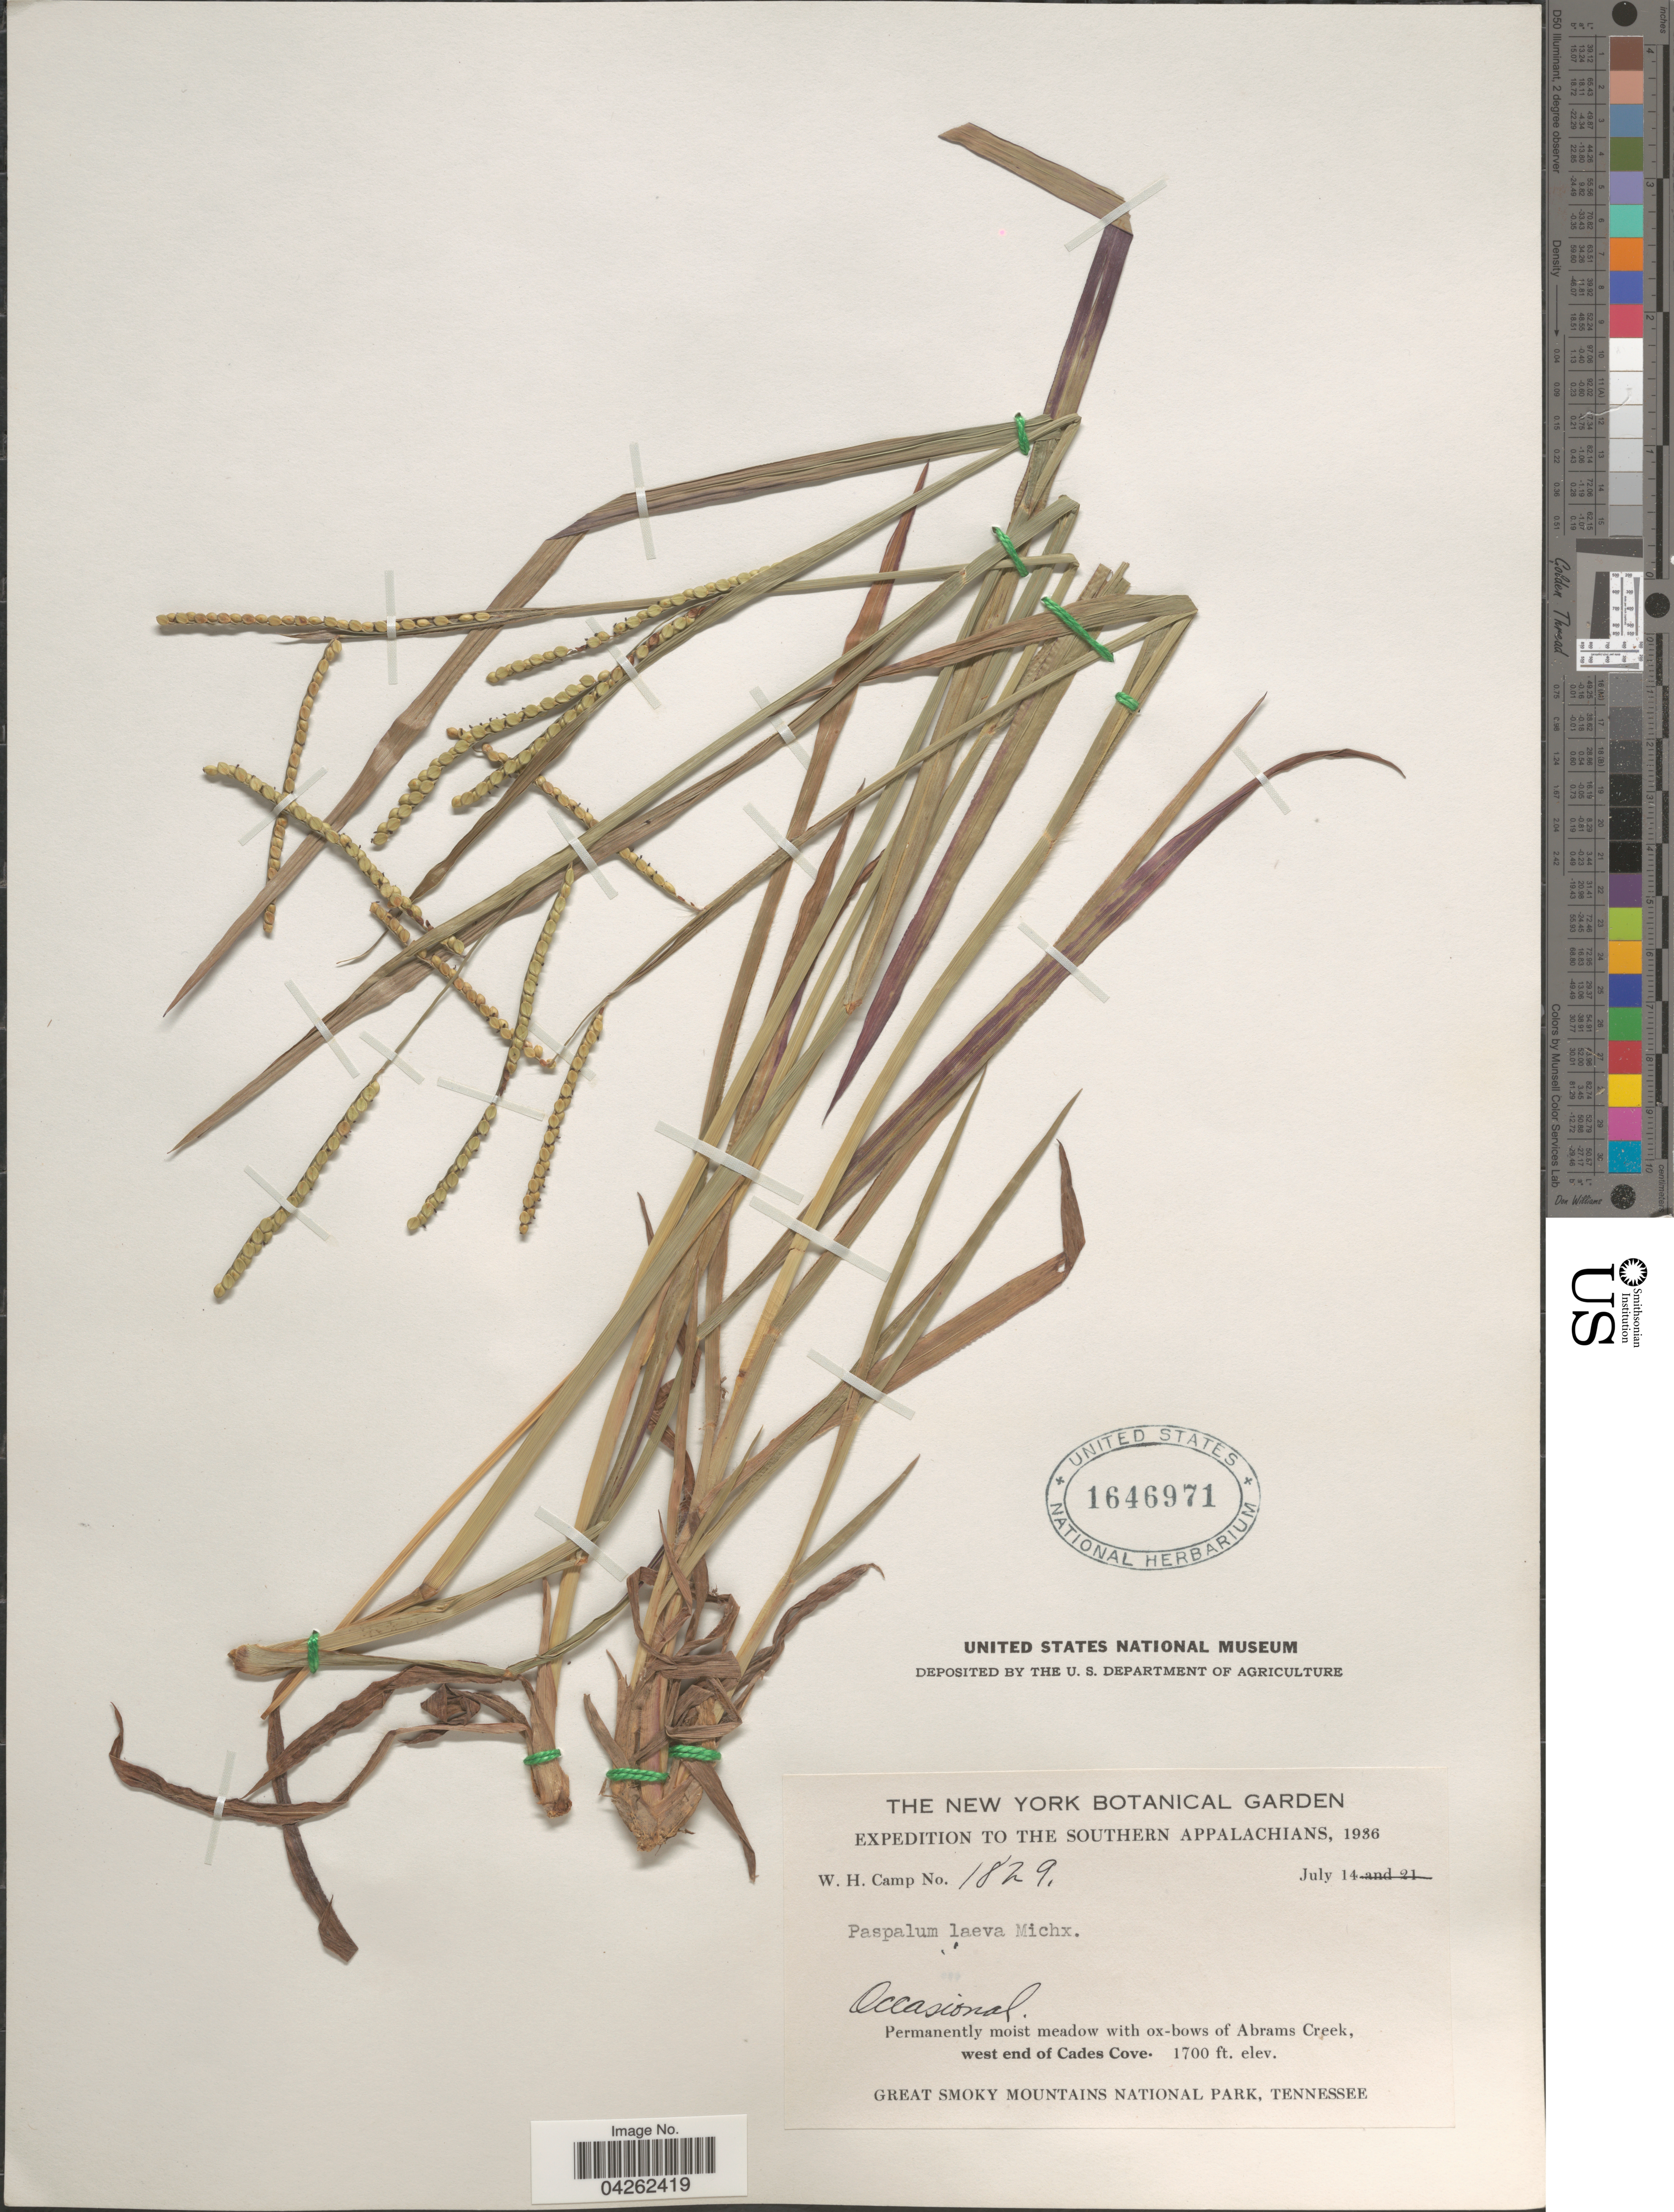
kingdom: Plantae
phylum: Tracheophyta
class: Liliopsida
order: Poales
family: Poaceae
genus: Paspalum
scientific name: Paspalum laeve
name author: Michx.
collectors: W. H. Camp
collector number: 1829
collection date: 1936-07-14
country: United States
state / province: Tennessee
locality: Expedition to the Southern Appalachians, 1936. Occasional. Permanently moist meadow with ox-bows of Abrams Creek, west end of Cades Cove.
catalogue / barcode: US 1646971